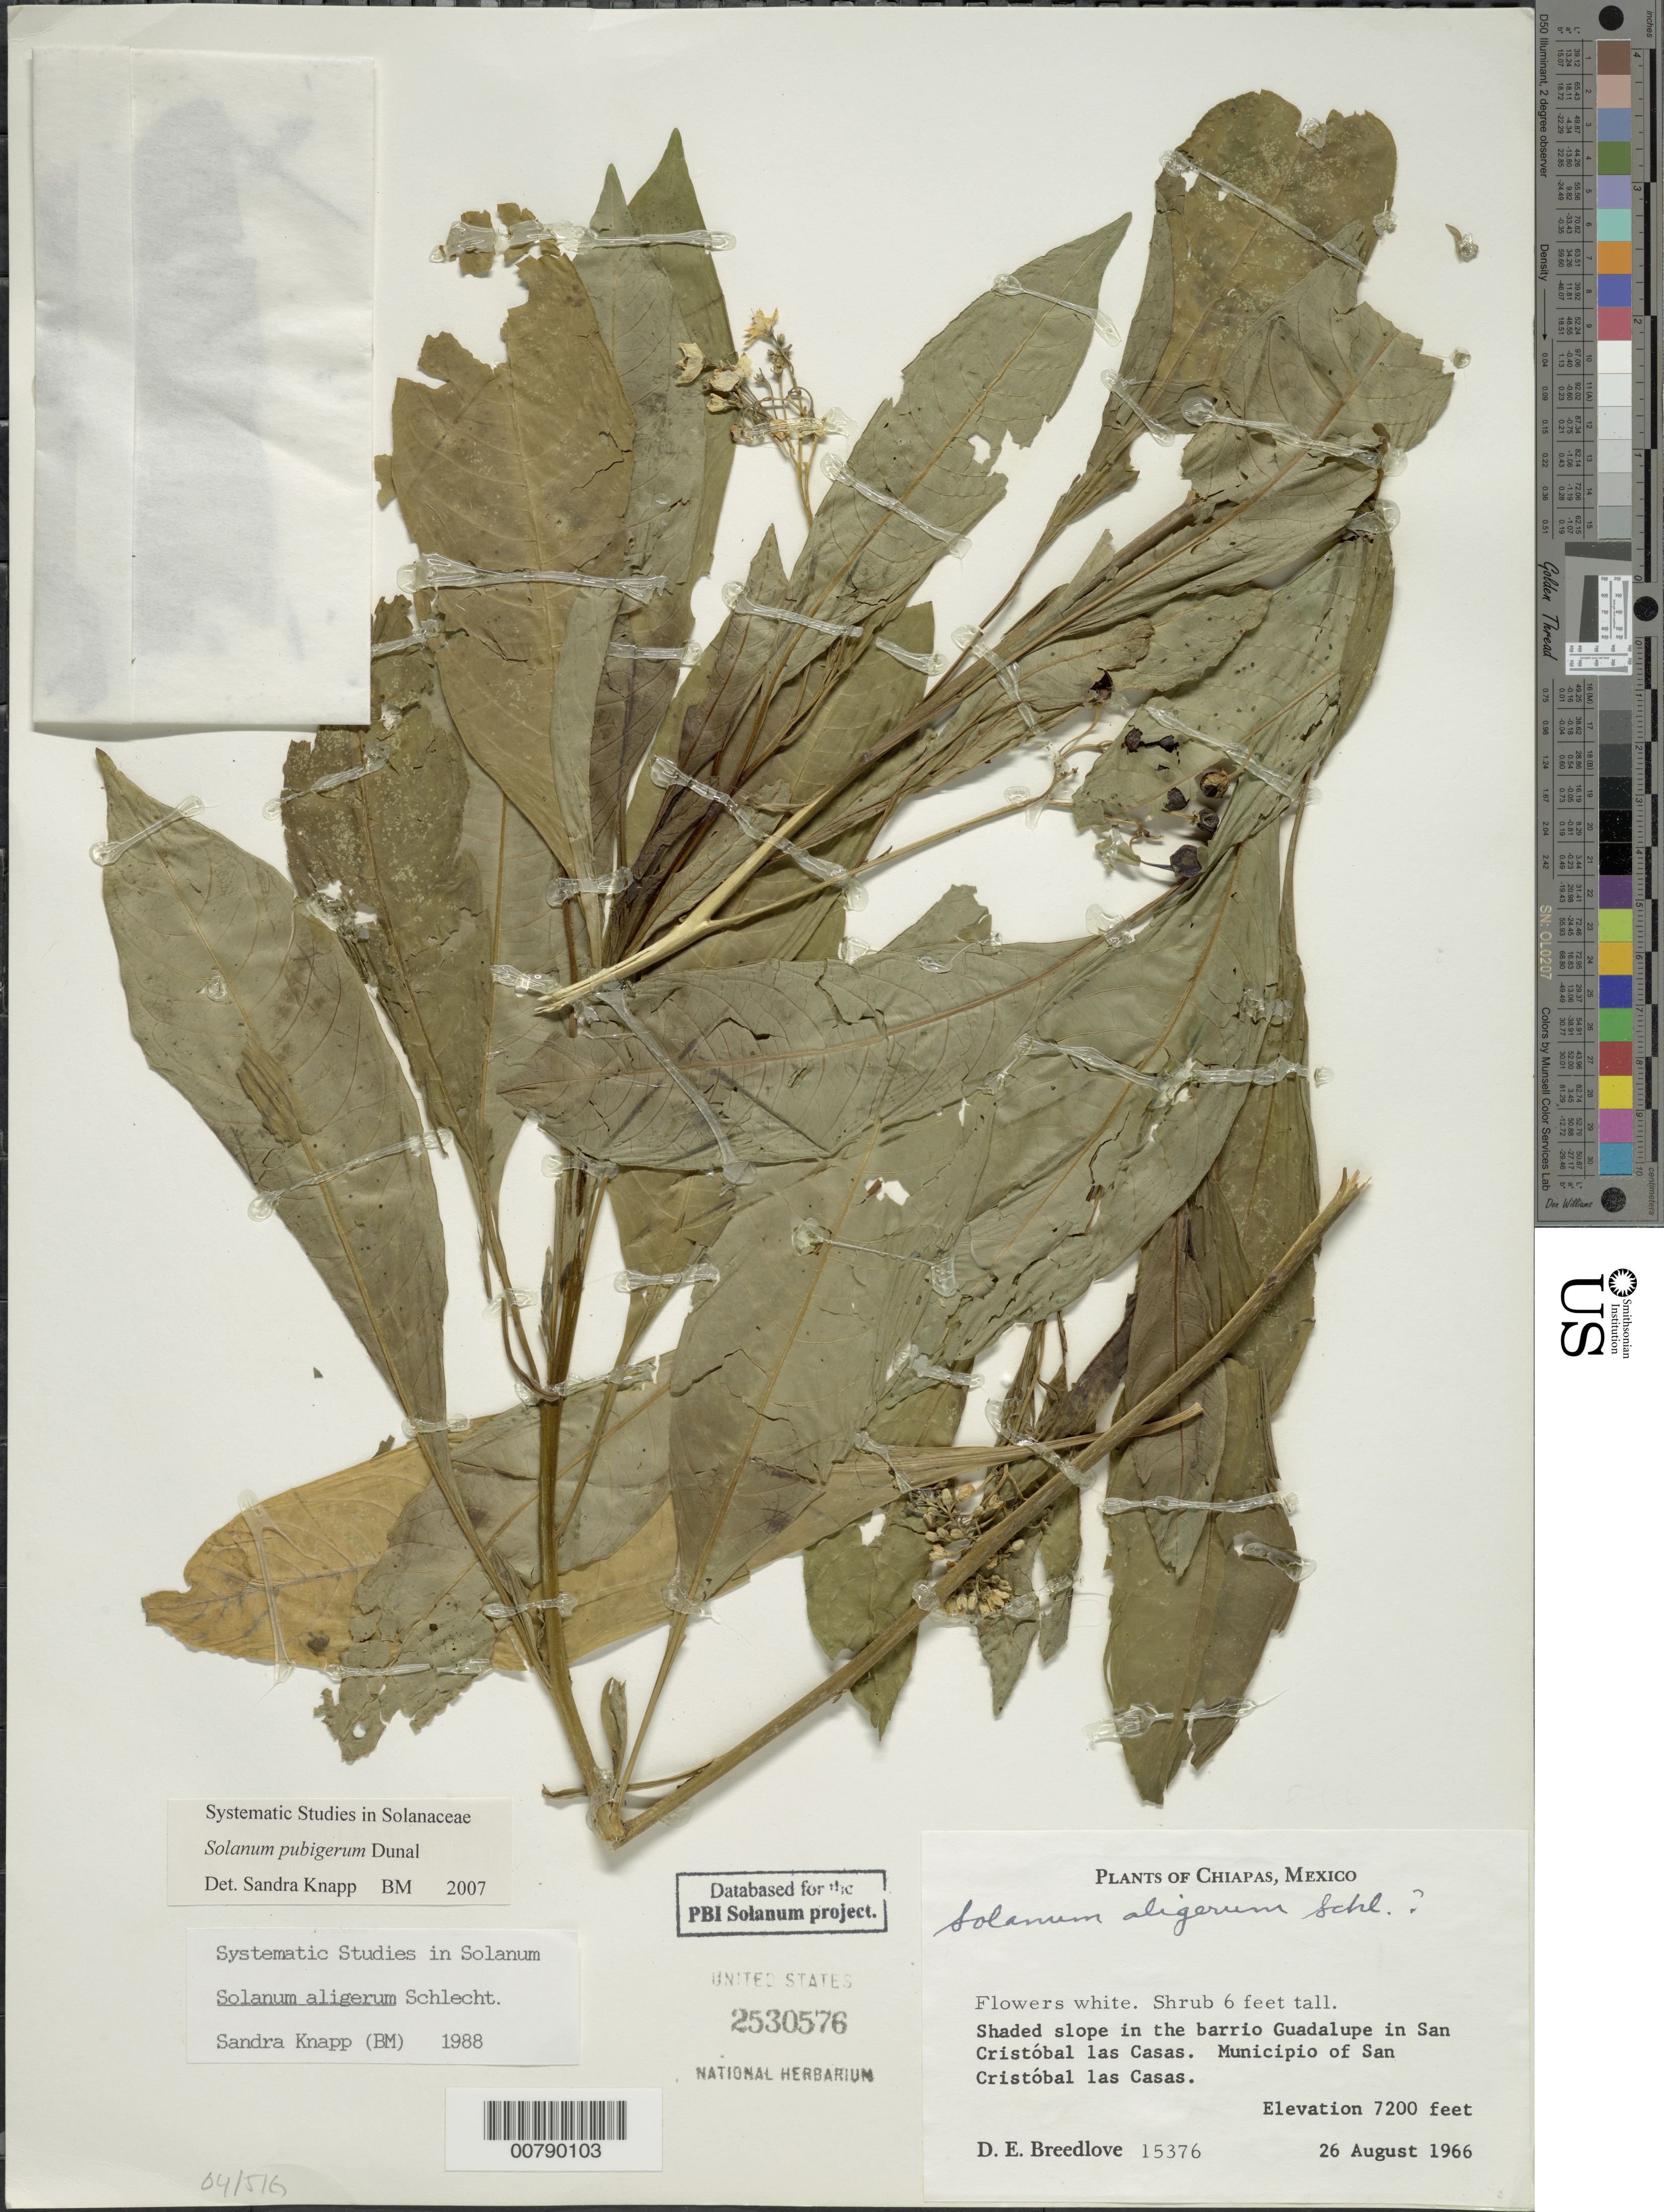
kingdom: Plantae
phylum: Tracheophyta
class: Magnoliopsida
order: Solanales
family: Solanaceae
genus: Solanum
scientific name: Solanum pubigerum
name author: Dunal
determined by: Knapp, S. D.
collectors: D. E. Breedlove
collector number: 15376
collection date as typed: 26 Aug 1966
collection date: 1966-08-26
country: Mexico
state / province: Chiapas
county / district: San Cristóbal de las Casas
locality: in the barrio Guadalupe in San Cristóbal las Casas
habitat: shaded slope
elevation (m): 2195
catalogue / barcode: US 2530576